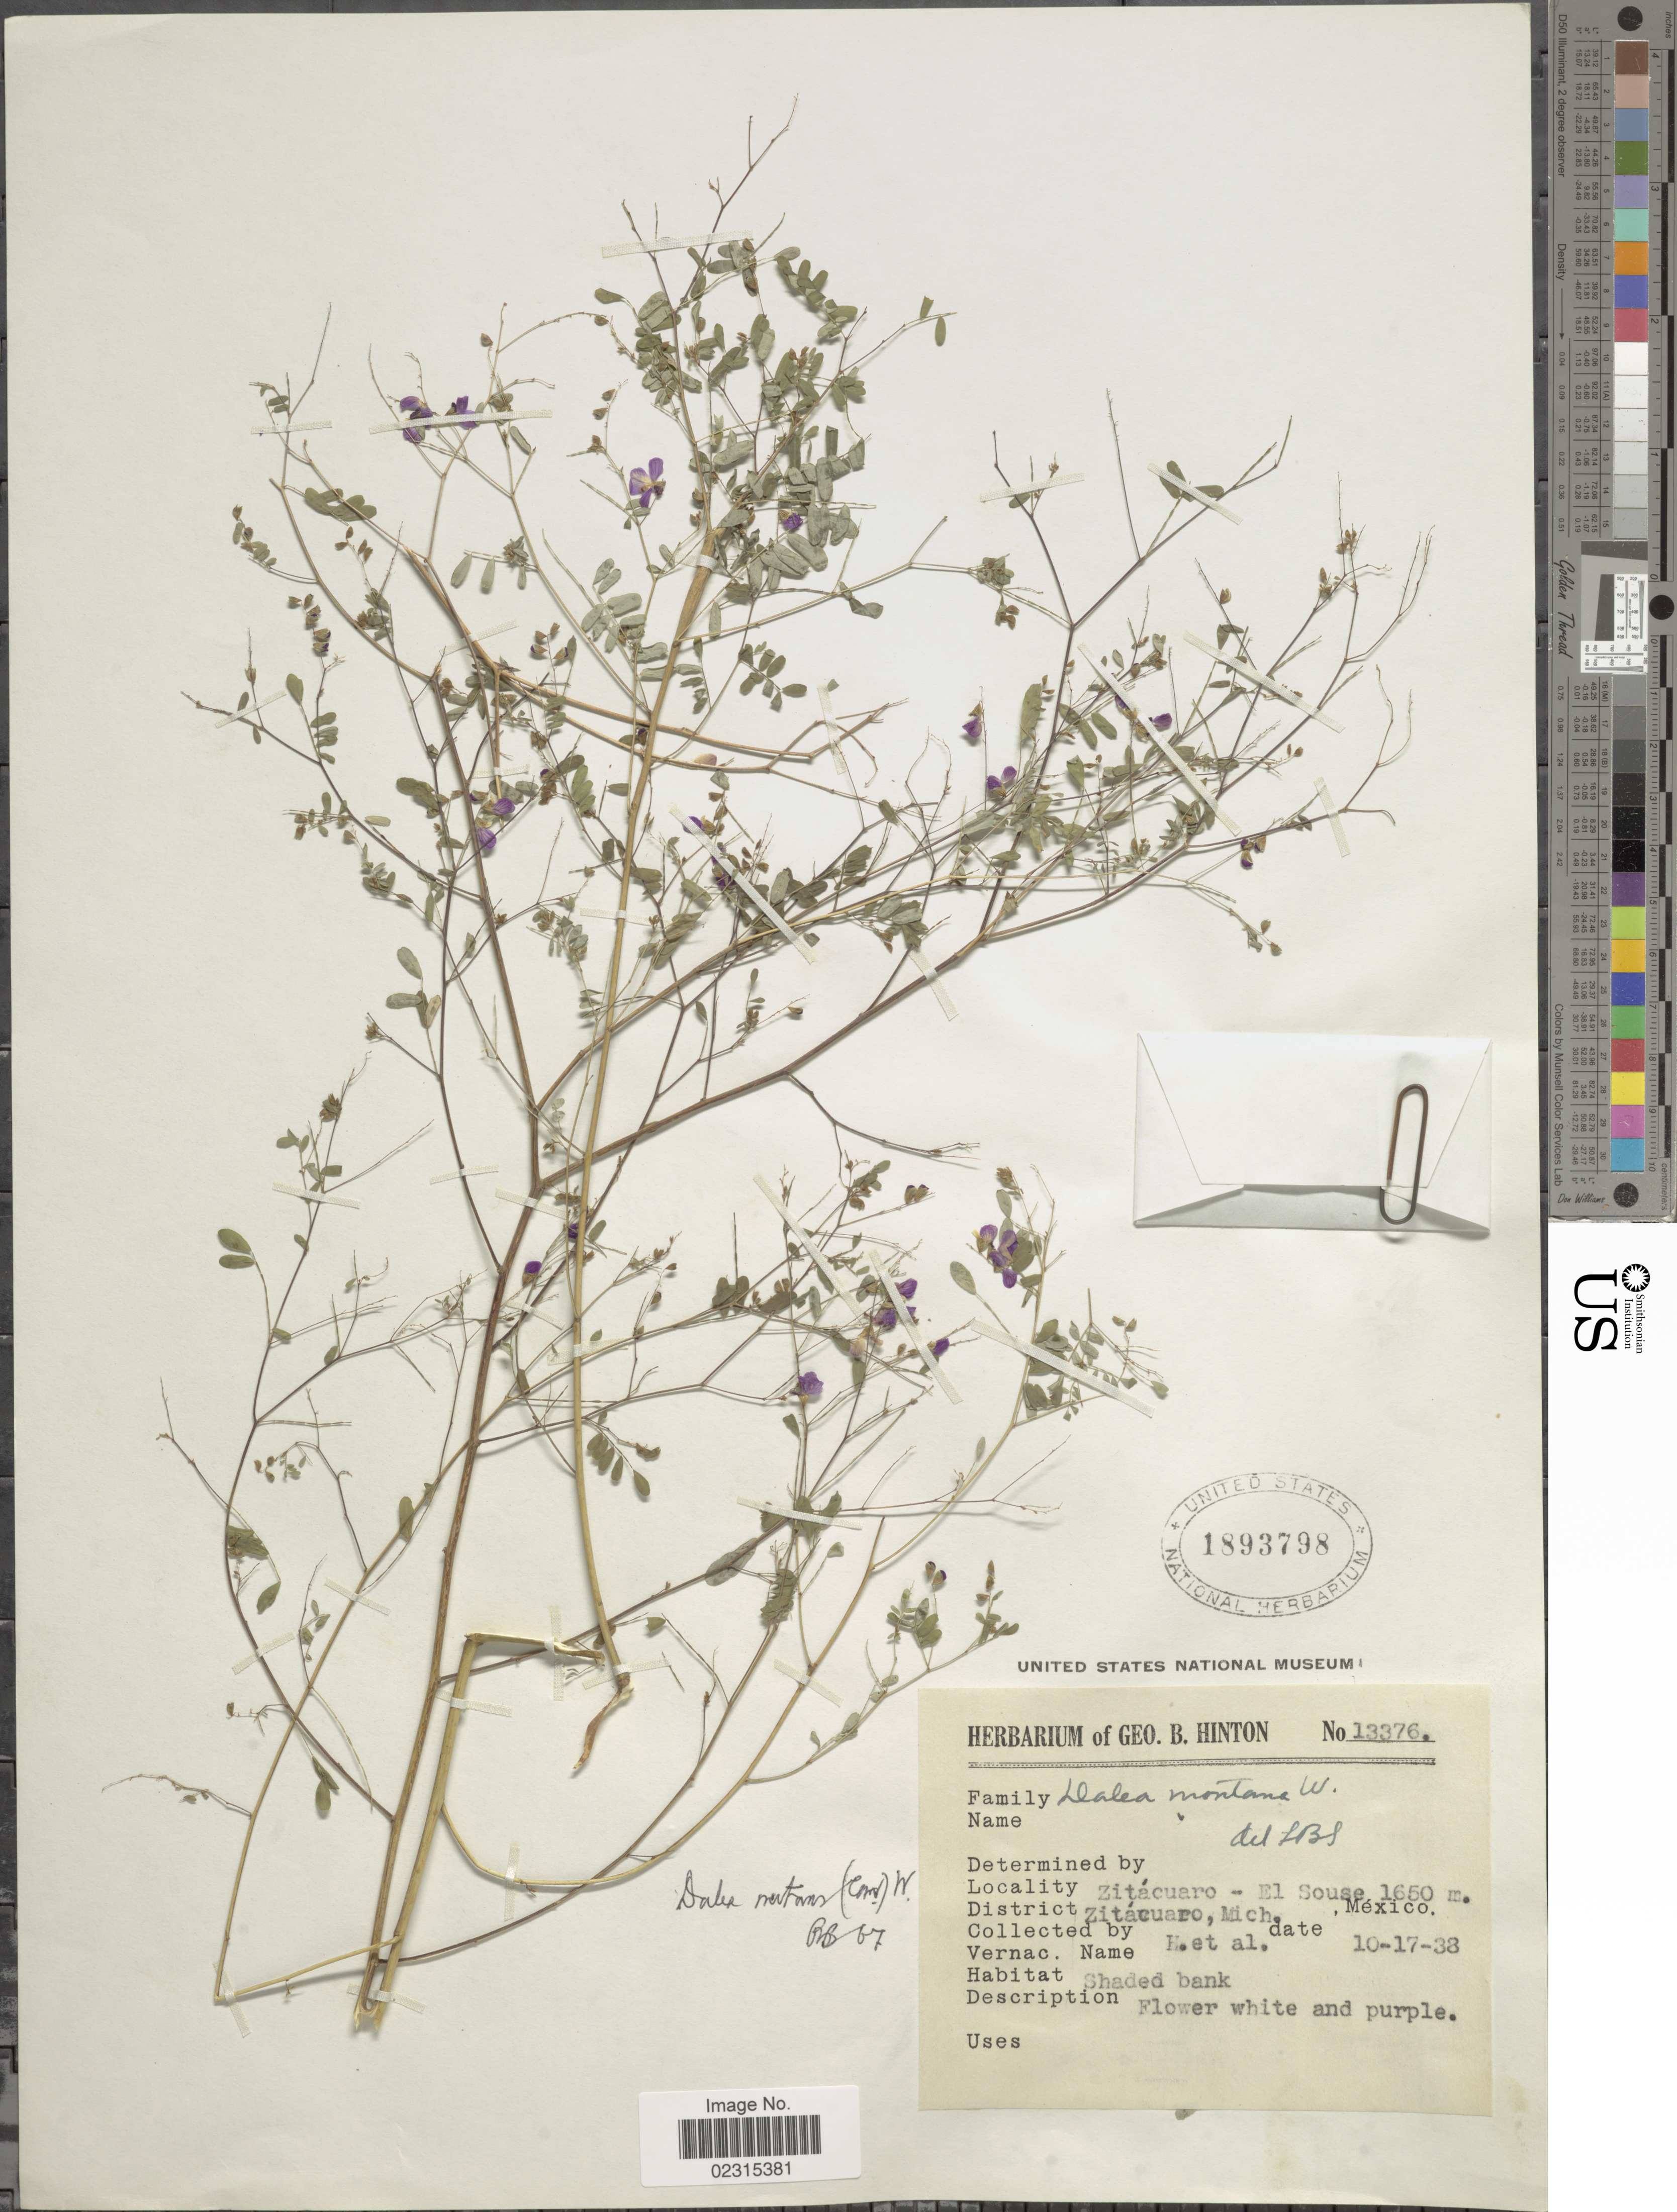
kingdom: Plantae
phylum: Tracheophyta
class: Magnoliopsida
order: Fabales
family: Fabaceae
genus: Marina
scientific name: Marina nutans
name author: (Cav.) Barneby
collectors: G. B. Hinton & et al.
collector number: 13376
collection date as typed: Transcribed d/m/y: 17/10/38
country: Mexico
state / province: Michoacán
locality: Zitacuao- El Souse, District Zitacuaro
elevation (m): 1650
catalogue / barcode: US 1893798